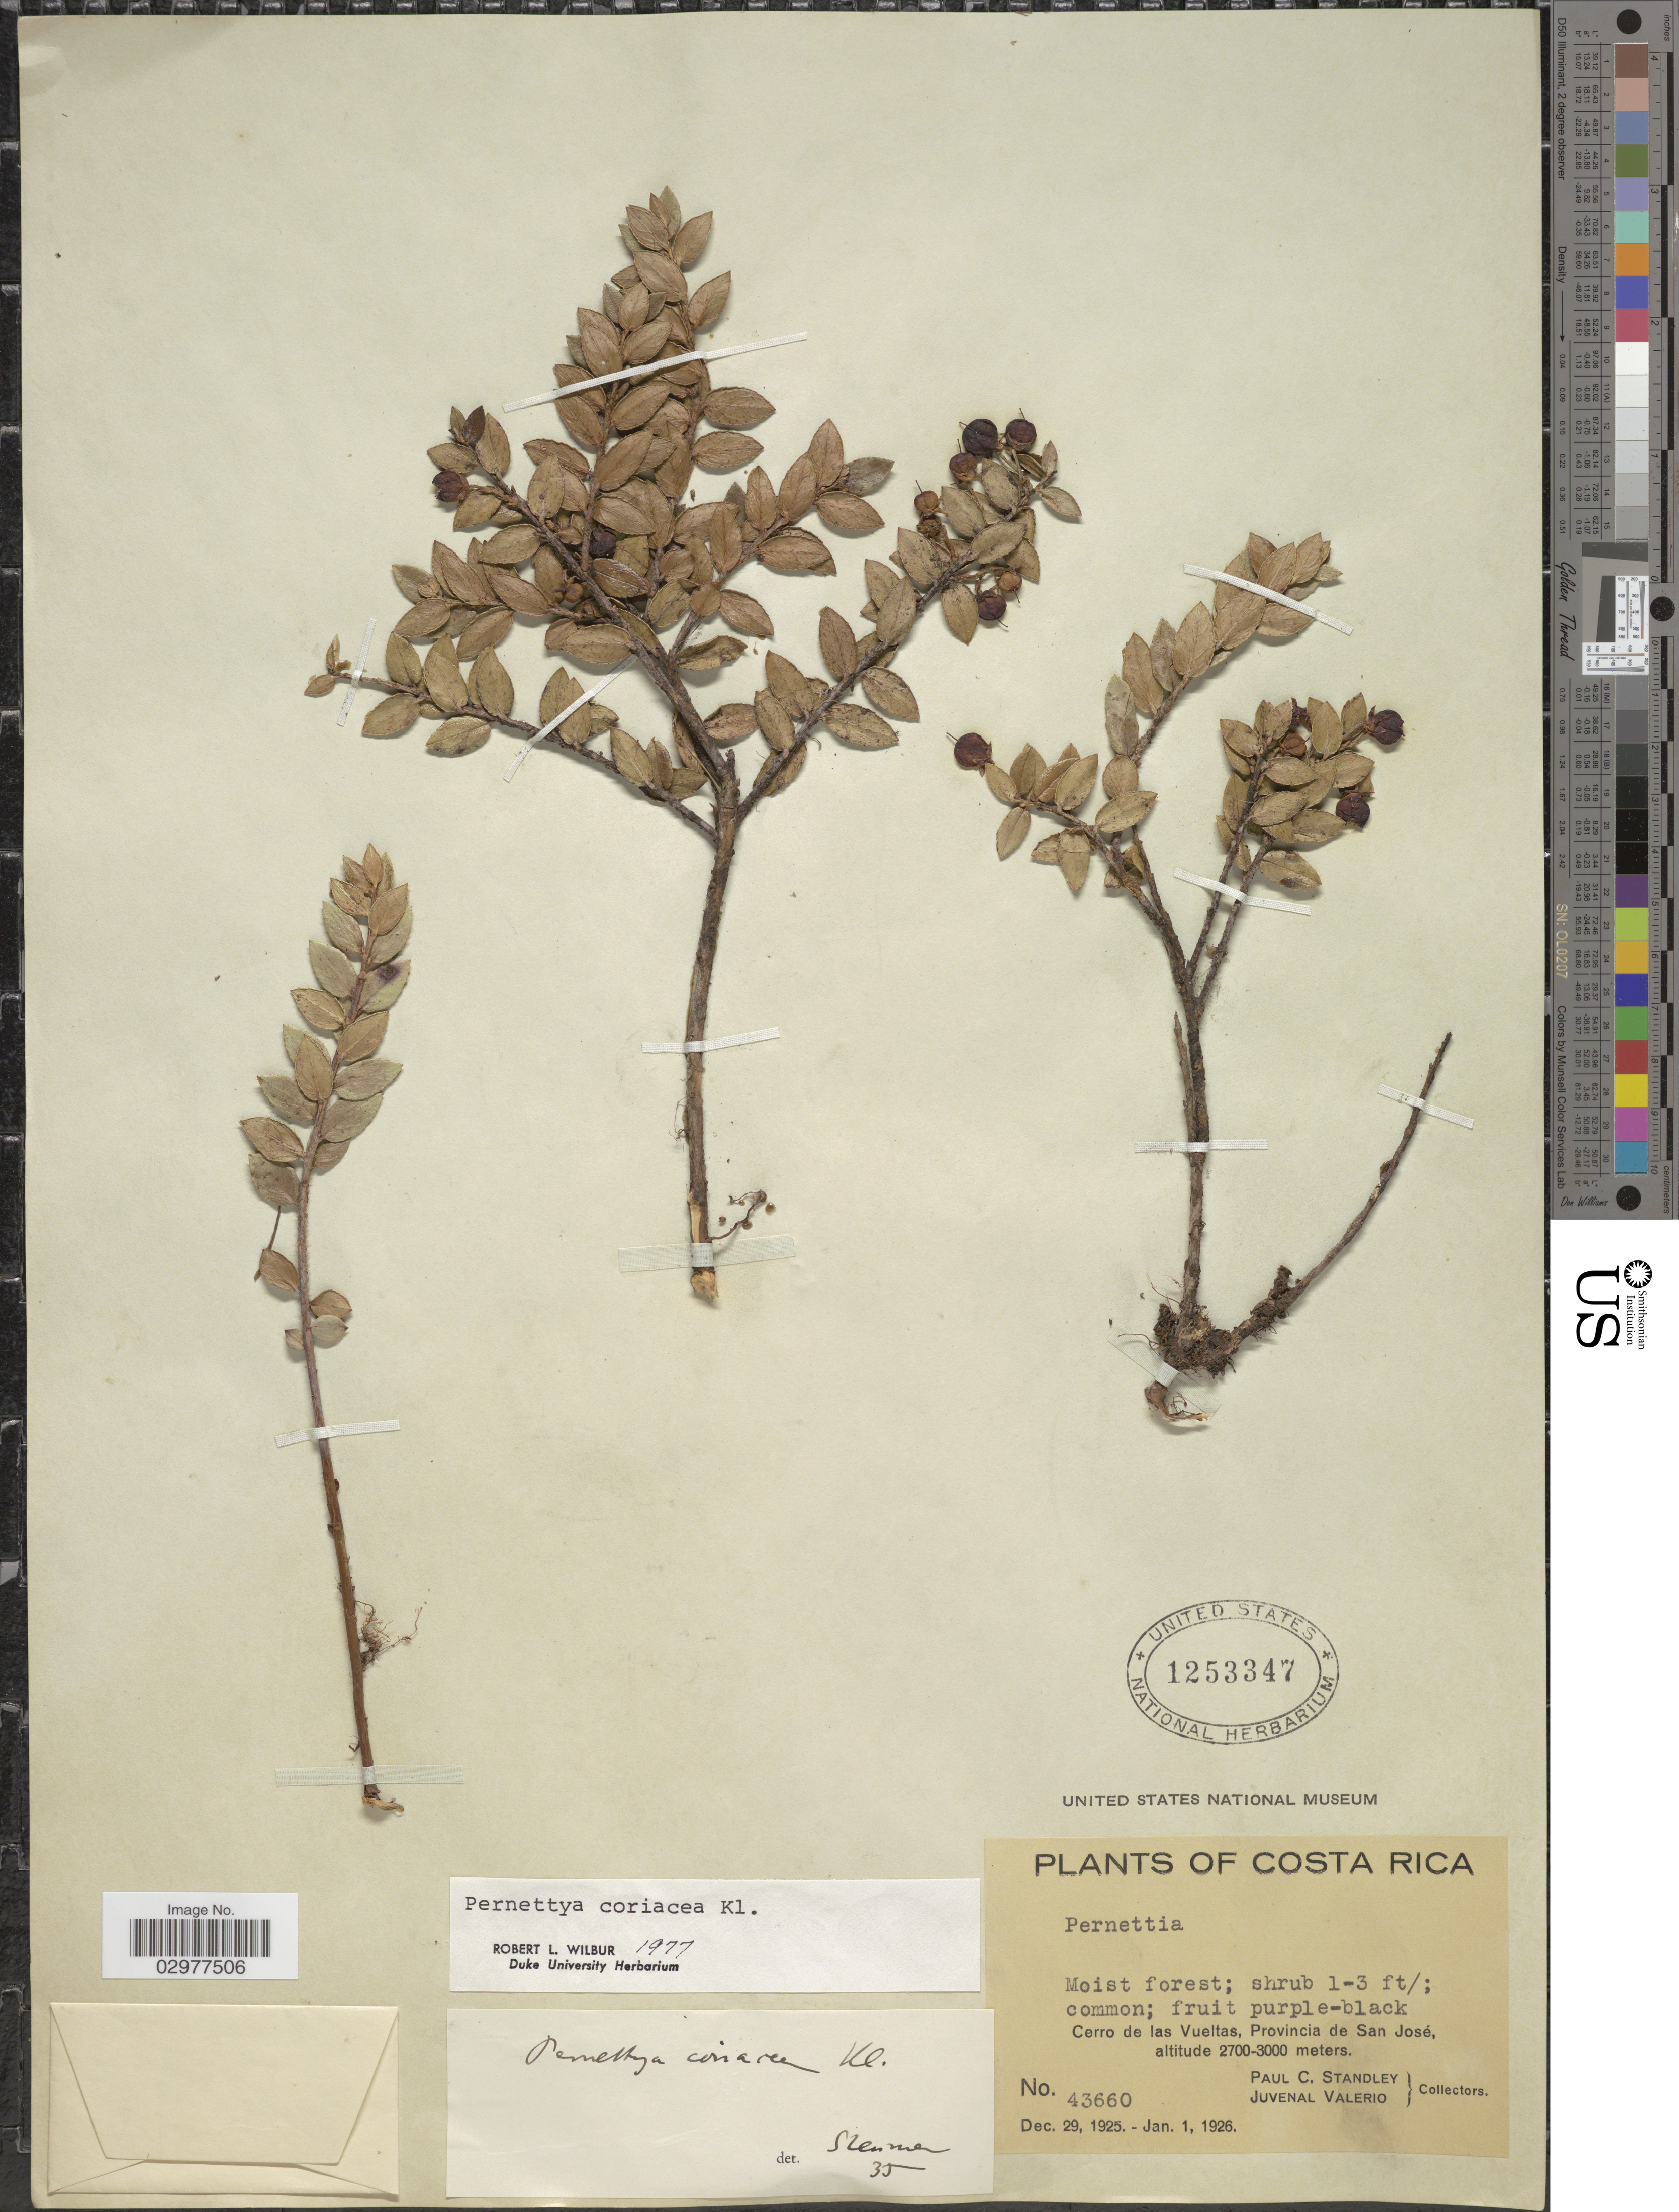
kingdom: Plantae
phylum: Tracheophyta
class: Magnoliopsida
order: Ericales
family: Ericaceae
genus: Pernettya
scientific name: Pernettya prostrata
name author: (Cav.) DC.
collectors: P. C. Standley & J. Valerio R.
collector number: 43660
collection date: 1925-12-29/1926-01-01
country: Costa Rica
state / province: San José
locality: Cerro de las Vueltas, Provincia de San José.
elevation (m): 2700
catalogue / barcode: US 1253347